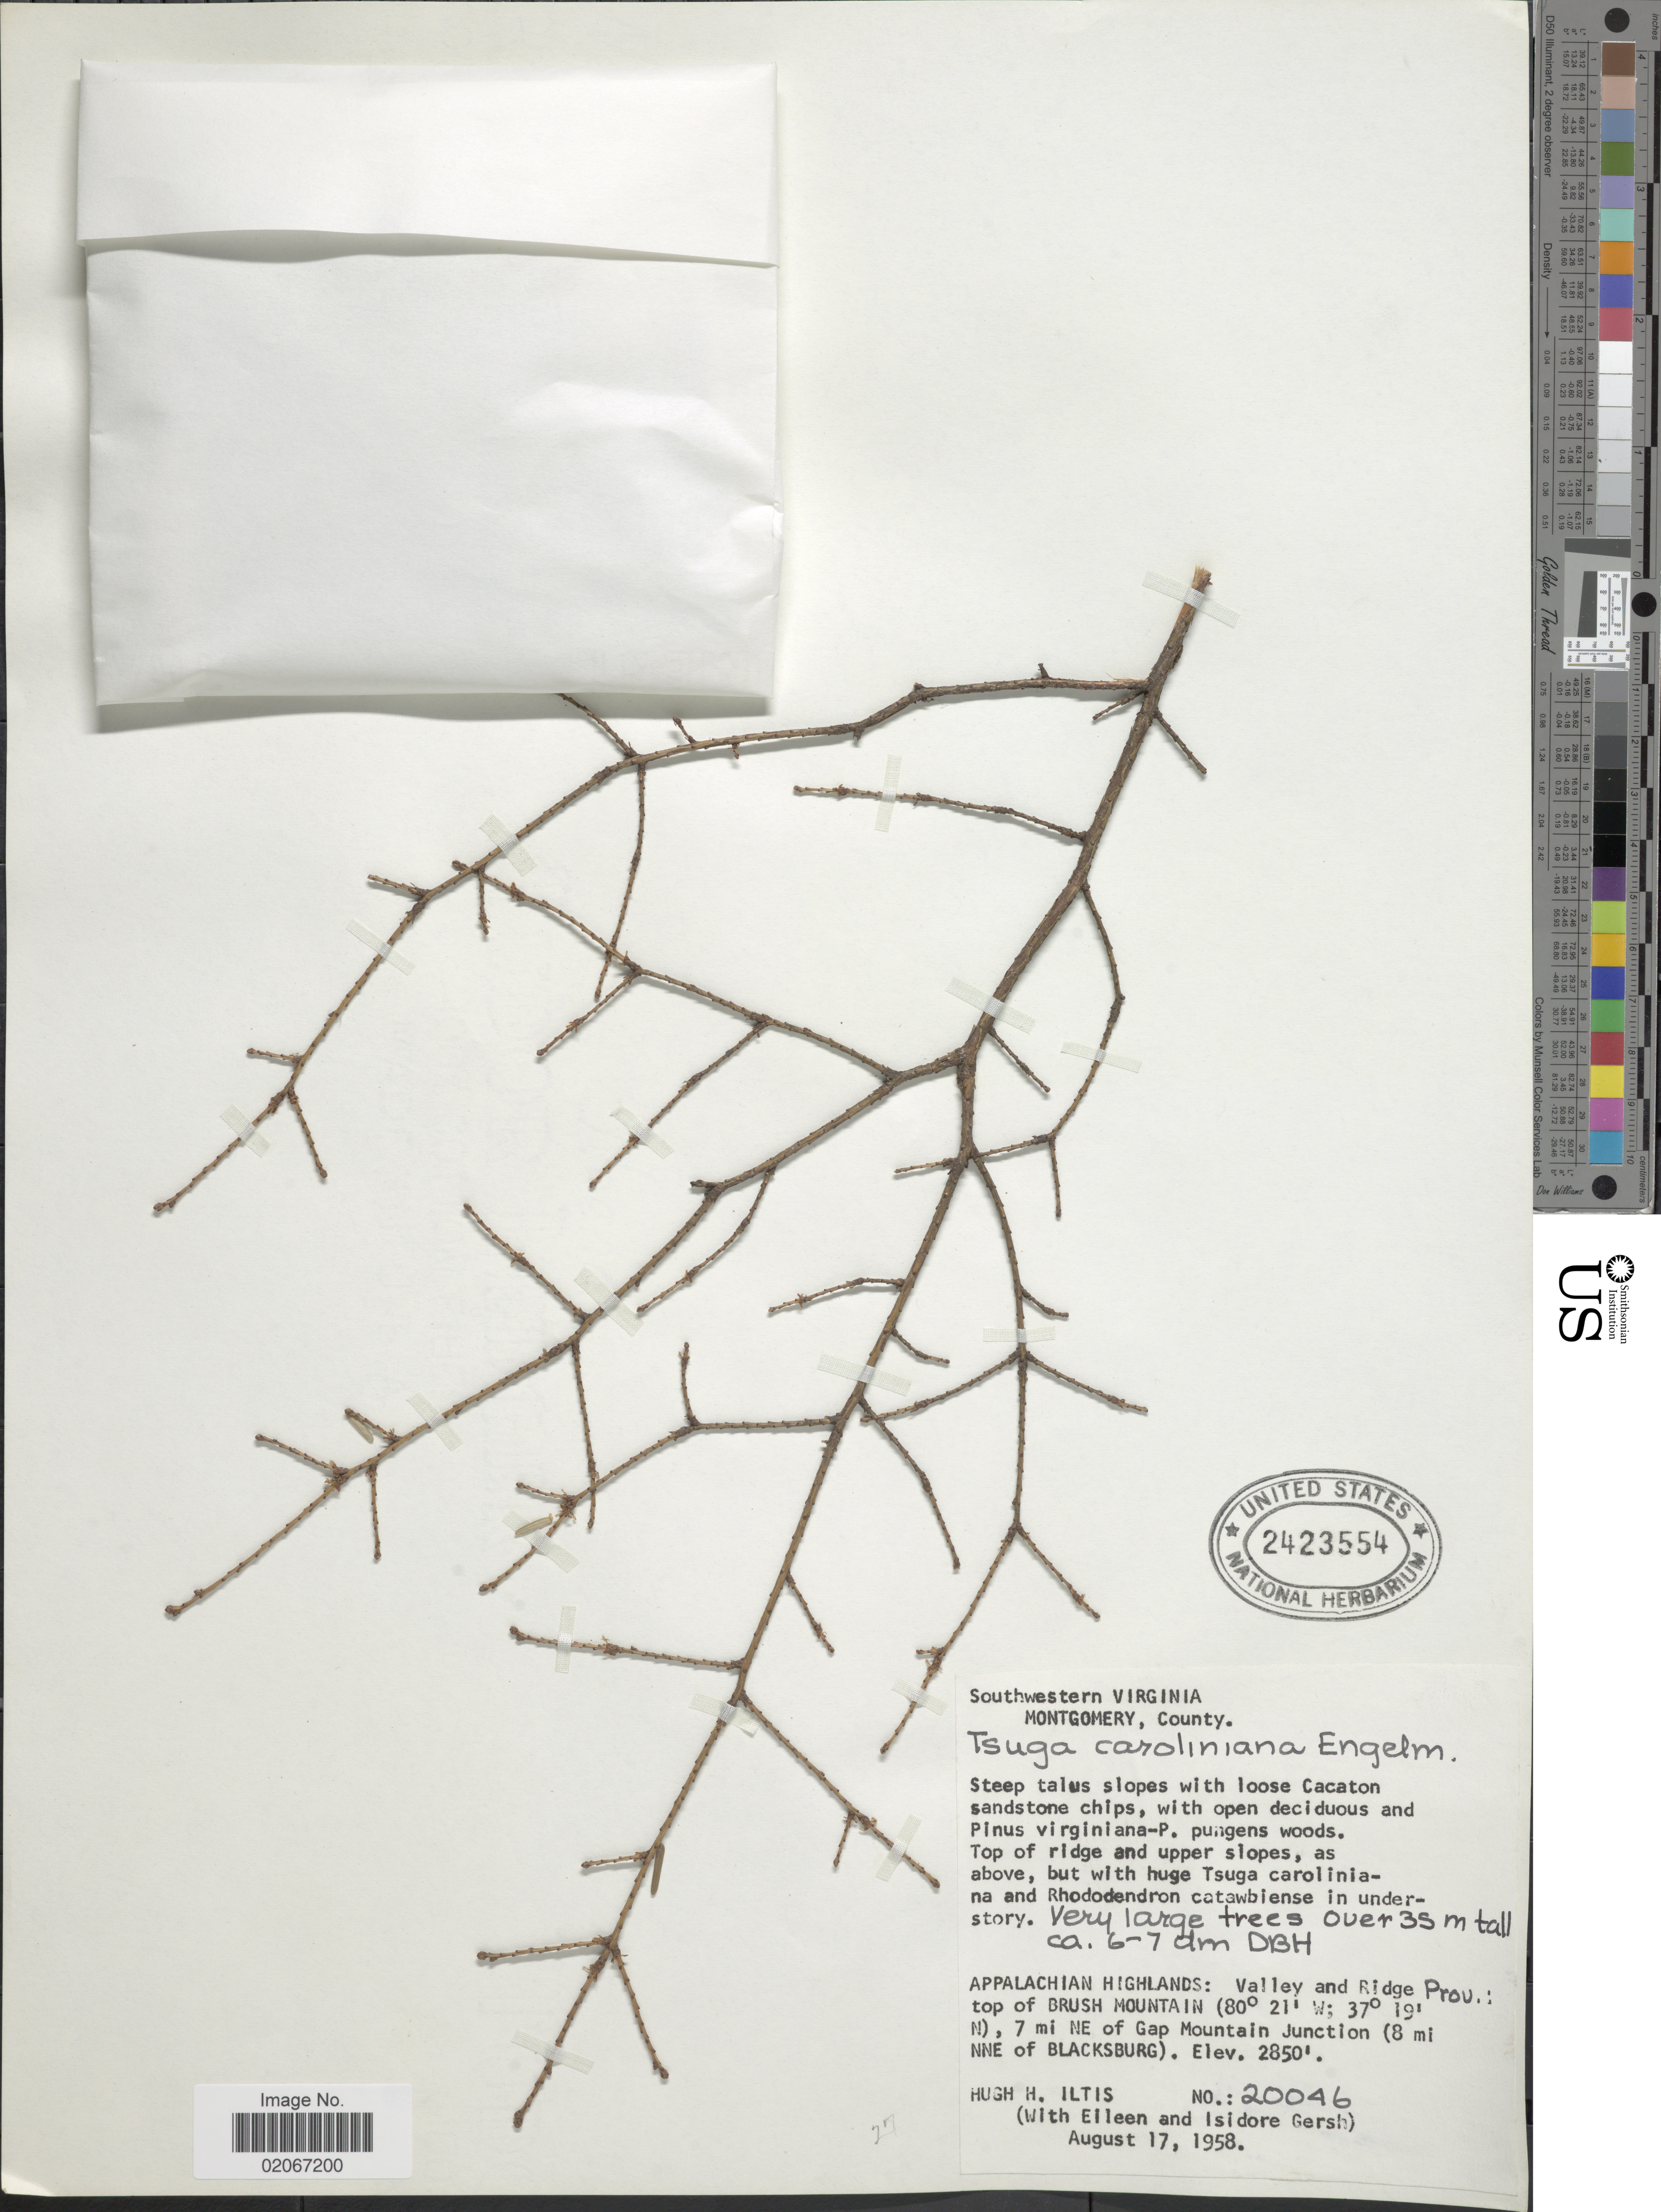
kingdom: Plantae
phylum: Tracheophyta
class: Pinopsida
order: Pinales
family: Pinaceae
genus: Tsuga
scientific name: Tsuga caroliniana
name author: Engelm.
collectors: H. H. Iltis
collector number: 20046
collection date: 1958-08-17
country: United States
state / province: West Virginia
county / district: Montgomery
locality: Montgomery County. Appalachian Highlands: Valley and Ridge Prov.: top of Brush Mountain, 7 mi NE of Gap Mountain junction ( 8 mi NNE of Blacksburg)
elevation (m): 869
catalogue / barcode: US 2423554